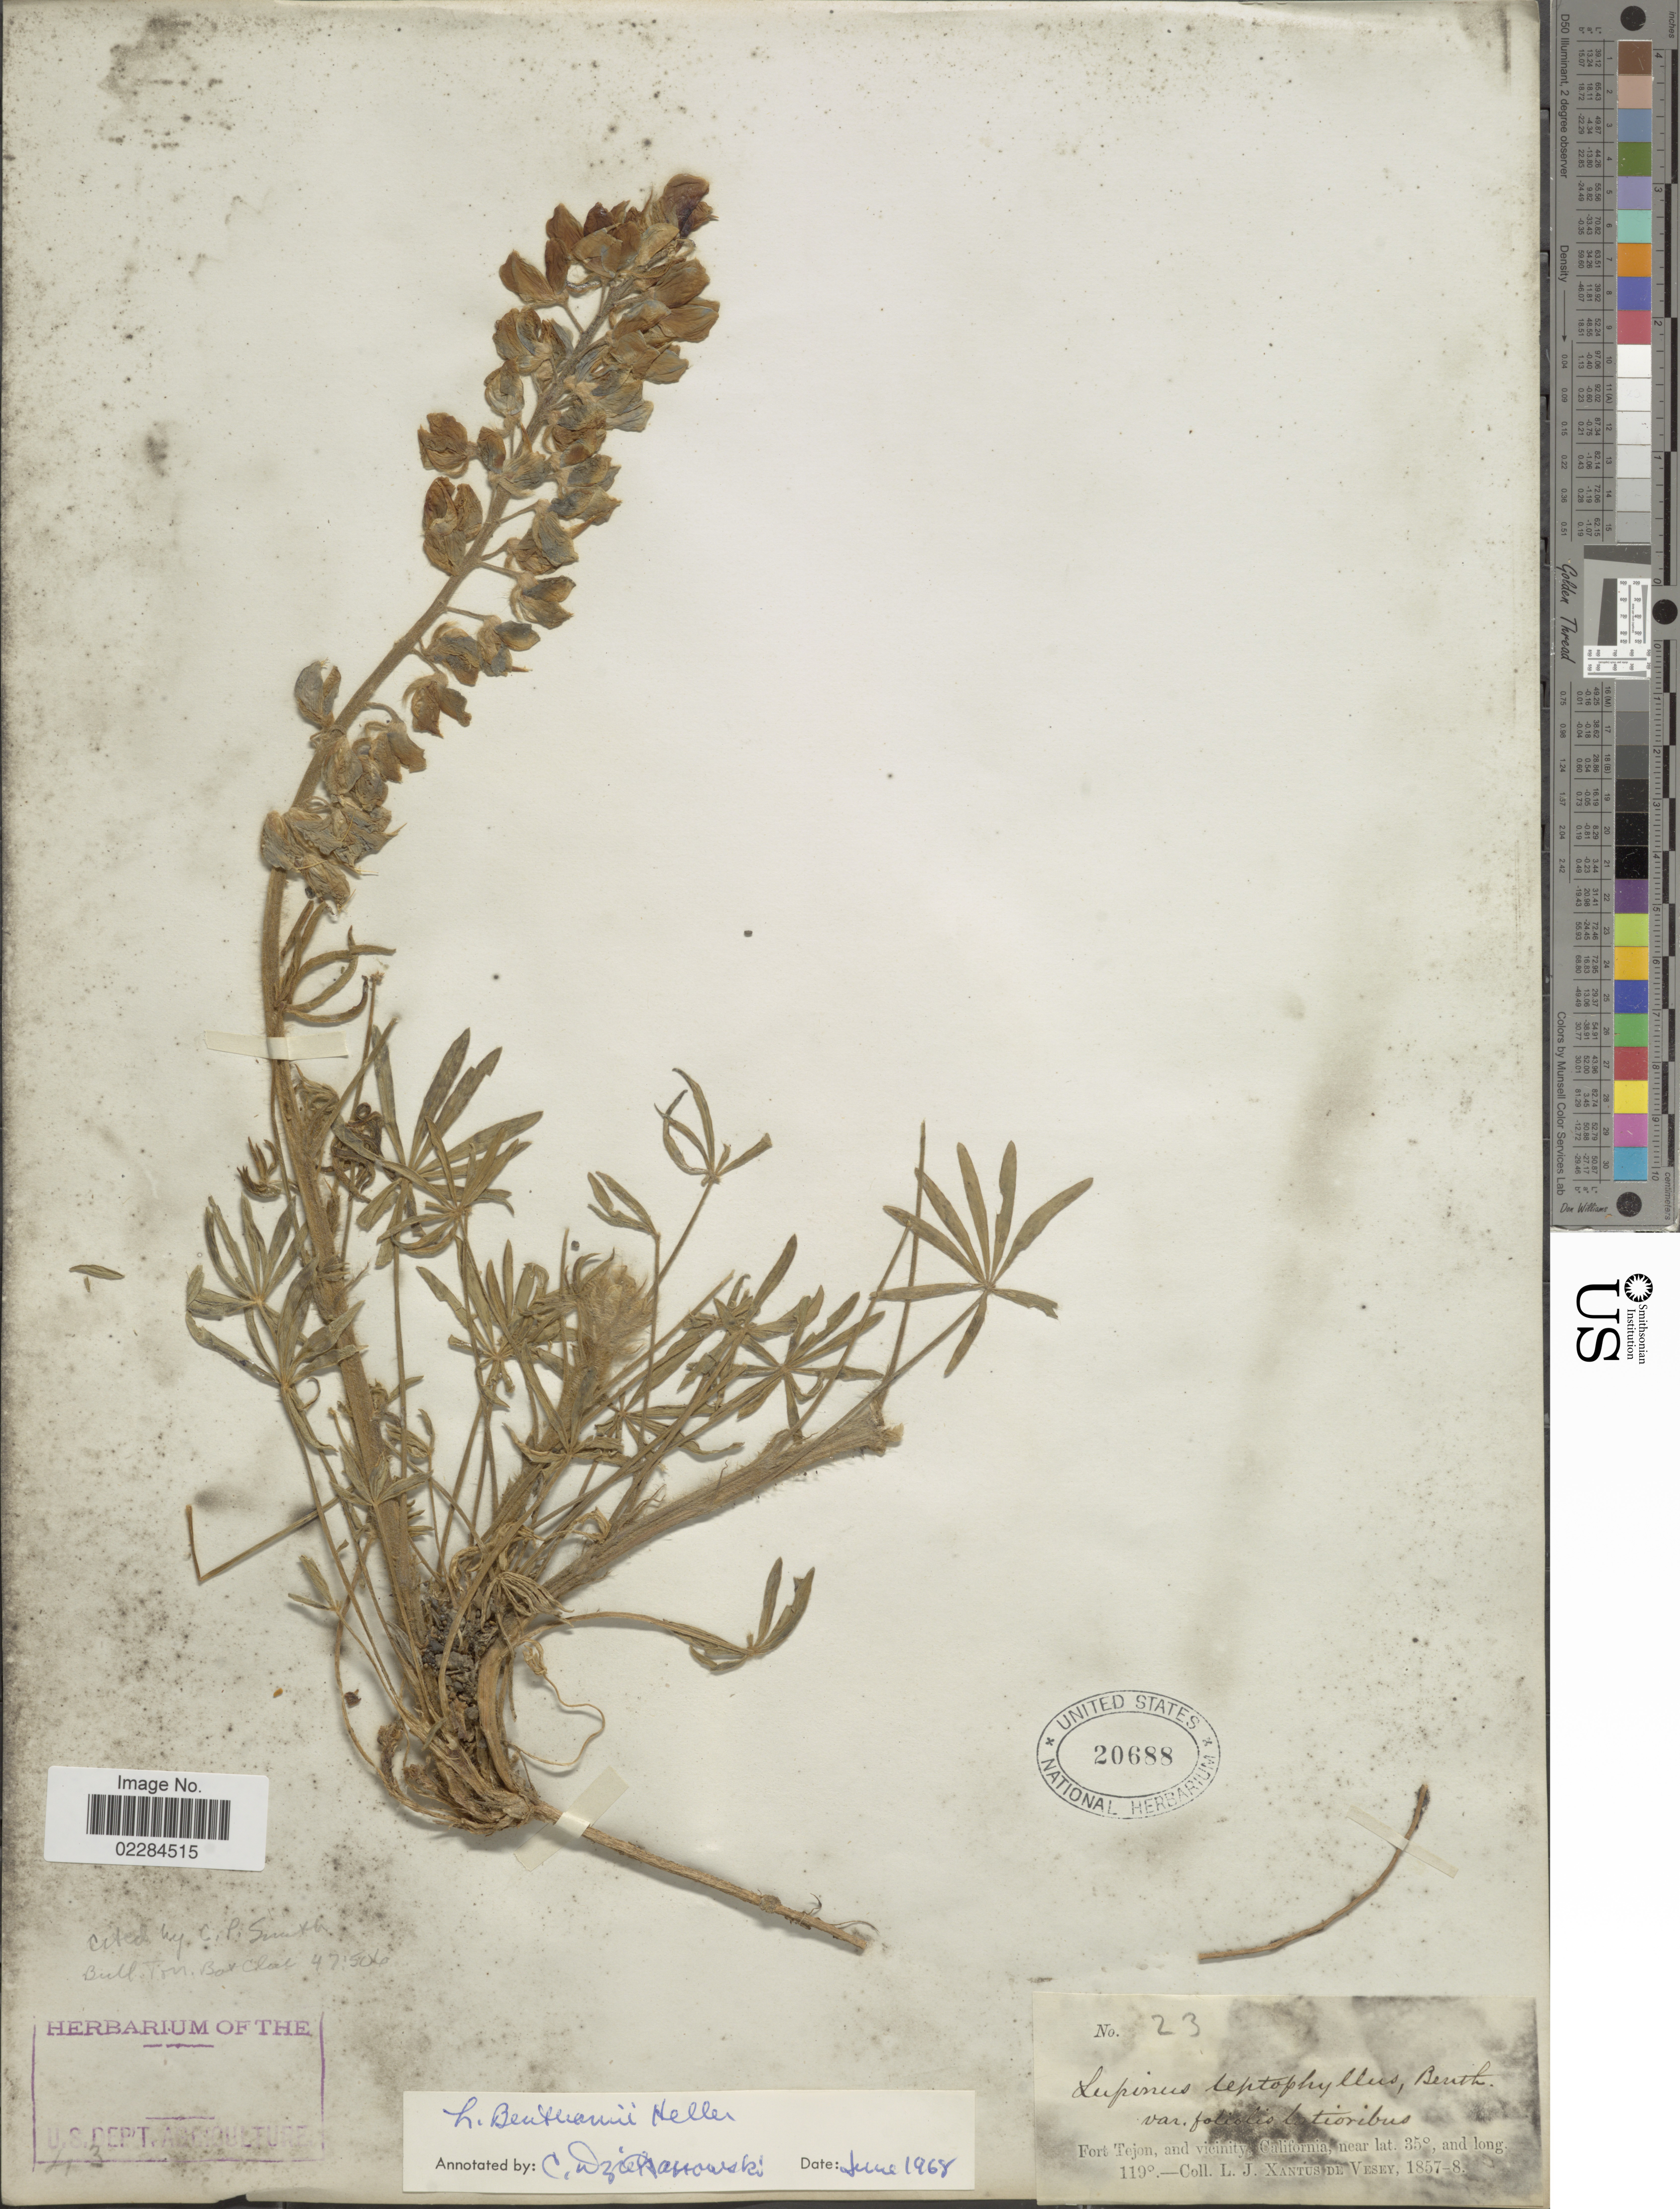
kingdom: Plantae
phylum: Tracheophyta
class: Magnoliopsida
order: Fabales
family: Fabaceae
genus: Lupinus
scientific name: Lupinus benthamii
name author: A. Heller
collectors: L. Xantus de Vesey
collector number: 23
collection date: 1857/1858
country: United States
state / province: California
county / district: Kern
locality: Fort Tejon and Vicinity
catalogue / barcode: US 20688